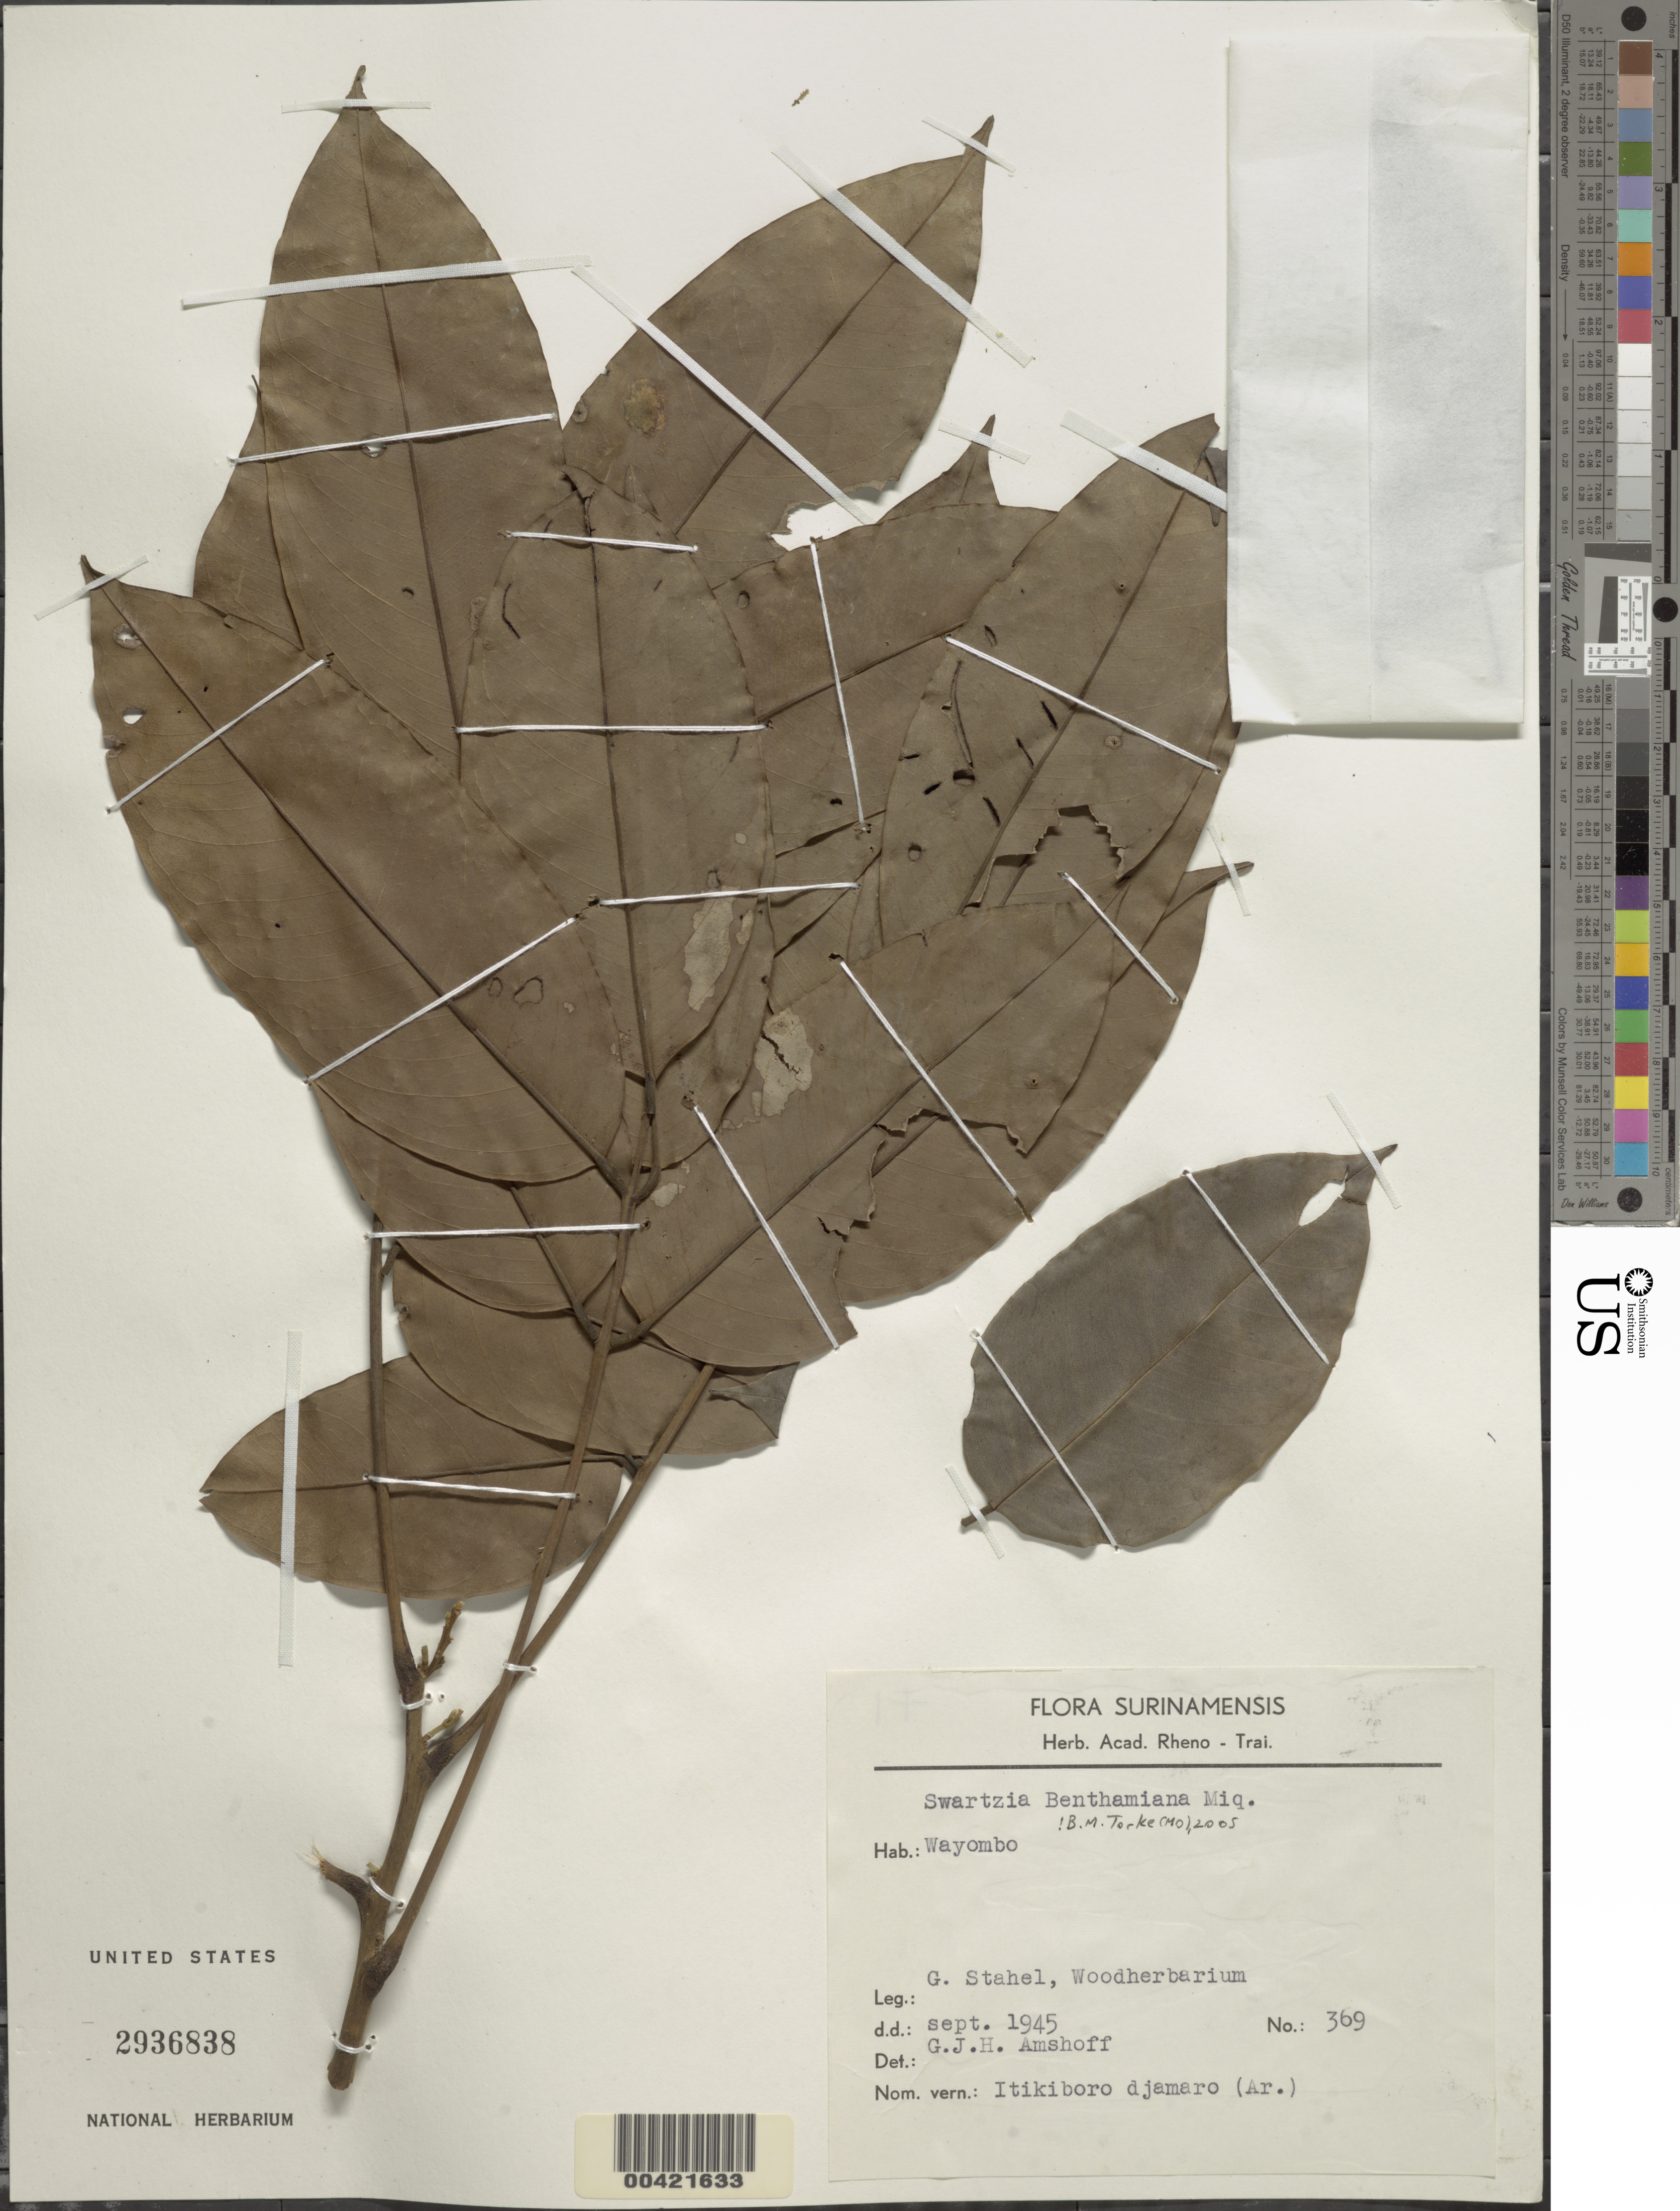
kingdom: Plantae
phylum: Tracheophyta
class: Magnoliopsida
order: Fabales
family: Fabaceae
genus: Swartzia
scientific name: Swartzia benthamiana var. benthamiana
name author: Miq.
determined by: Amshoff, G. J. H.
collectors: G. Stahel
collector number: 369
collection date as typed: Sep 1945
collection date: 1945-09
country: Suriname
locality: Wayombo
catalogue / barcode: US 2936838